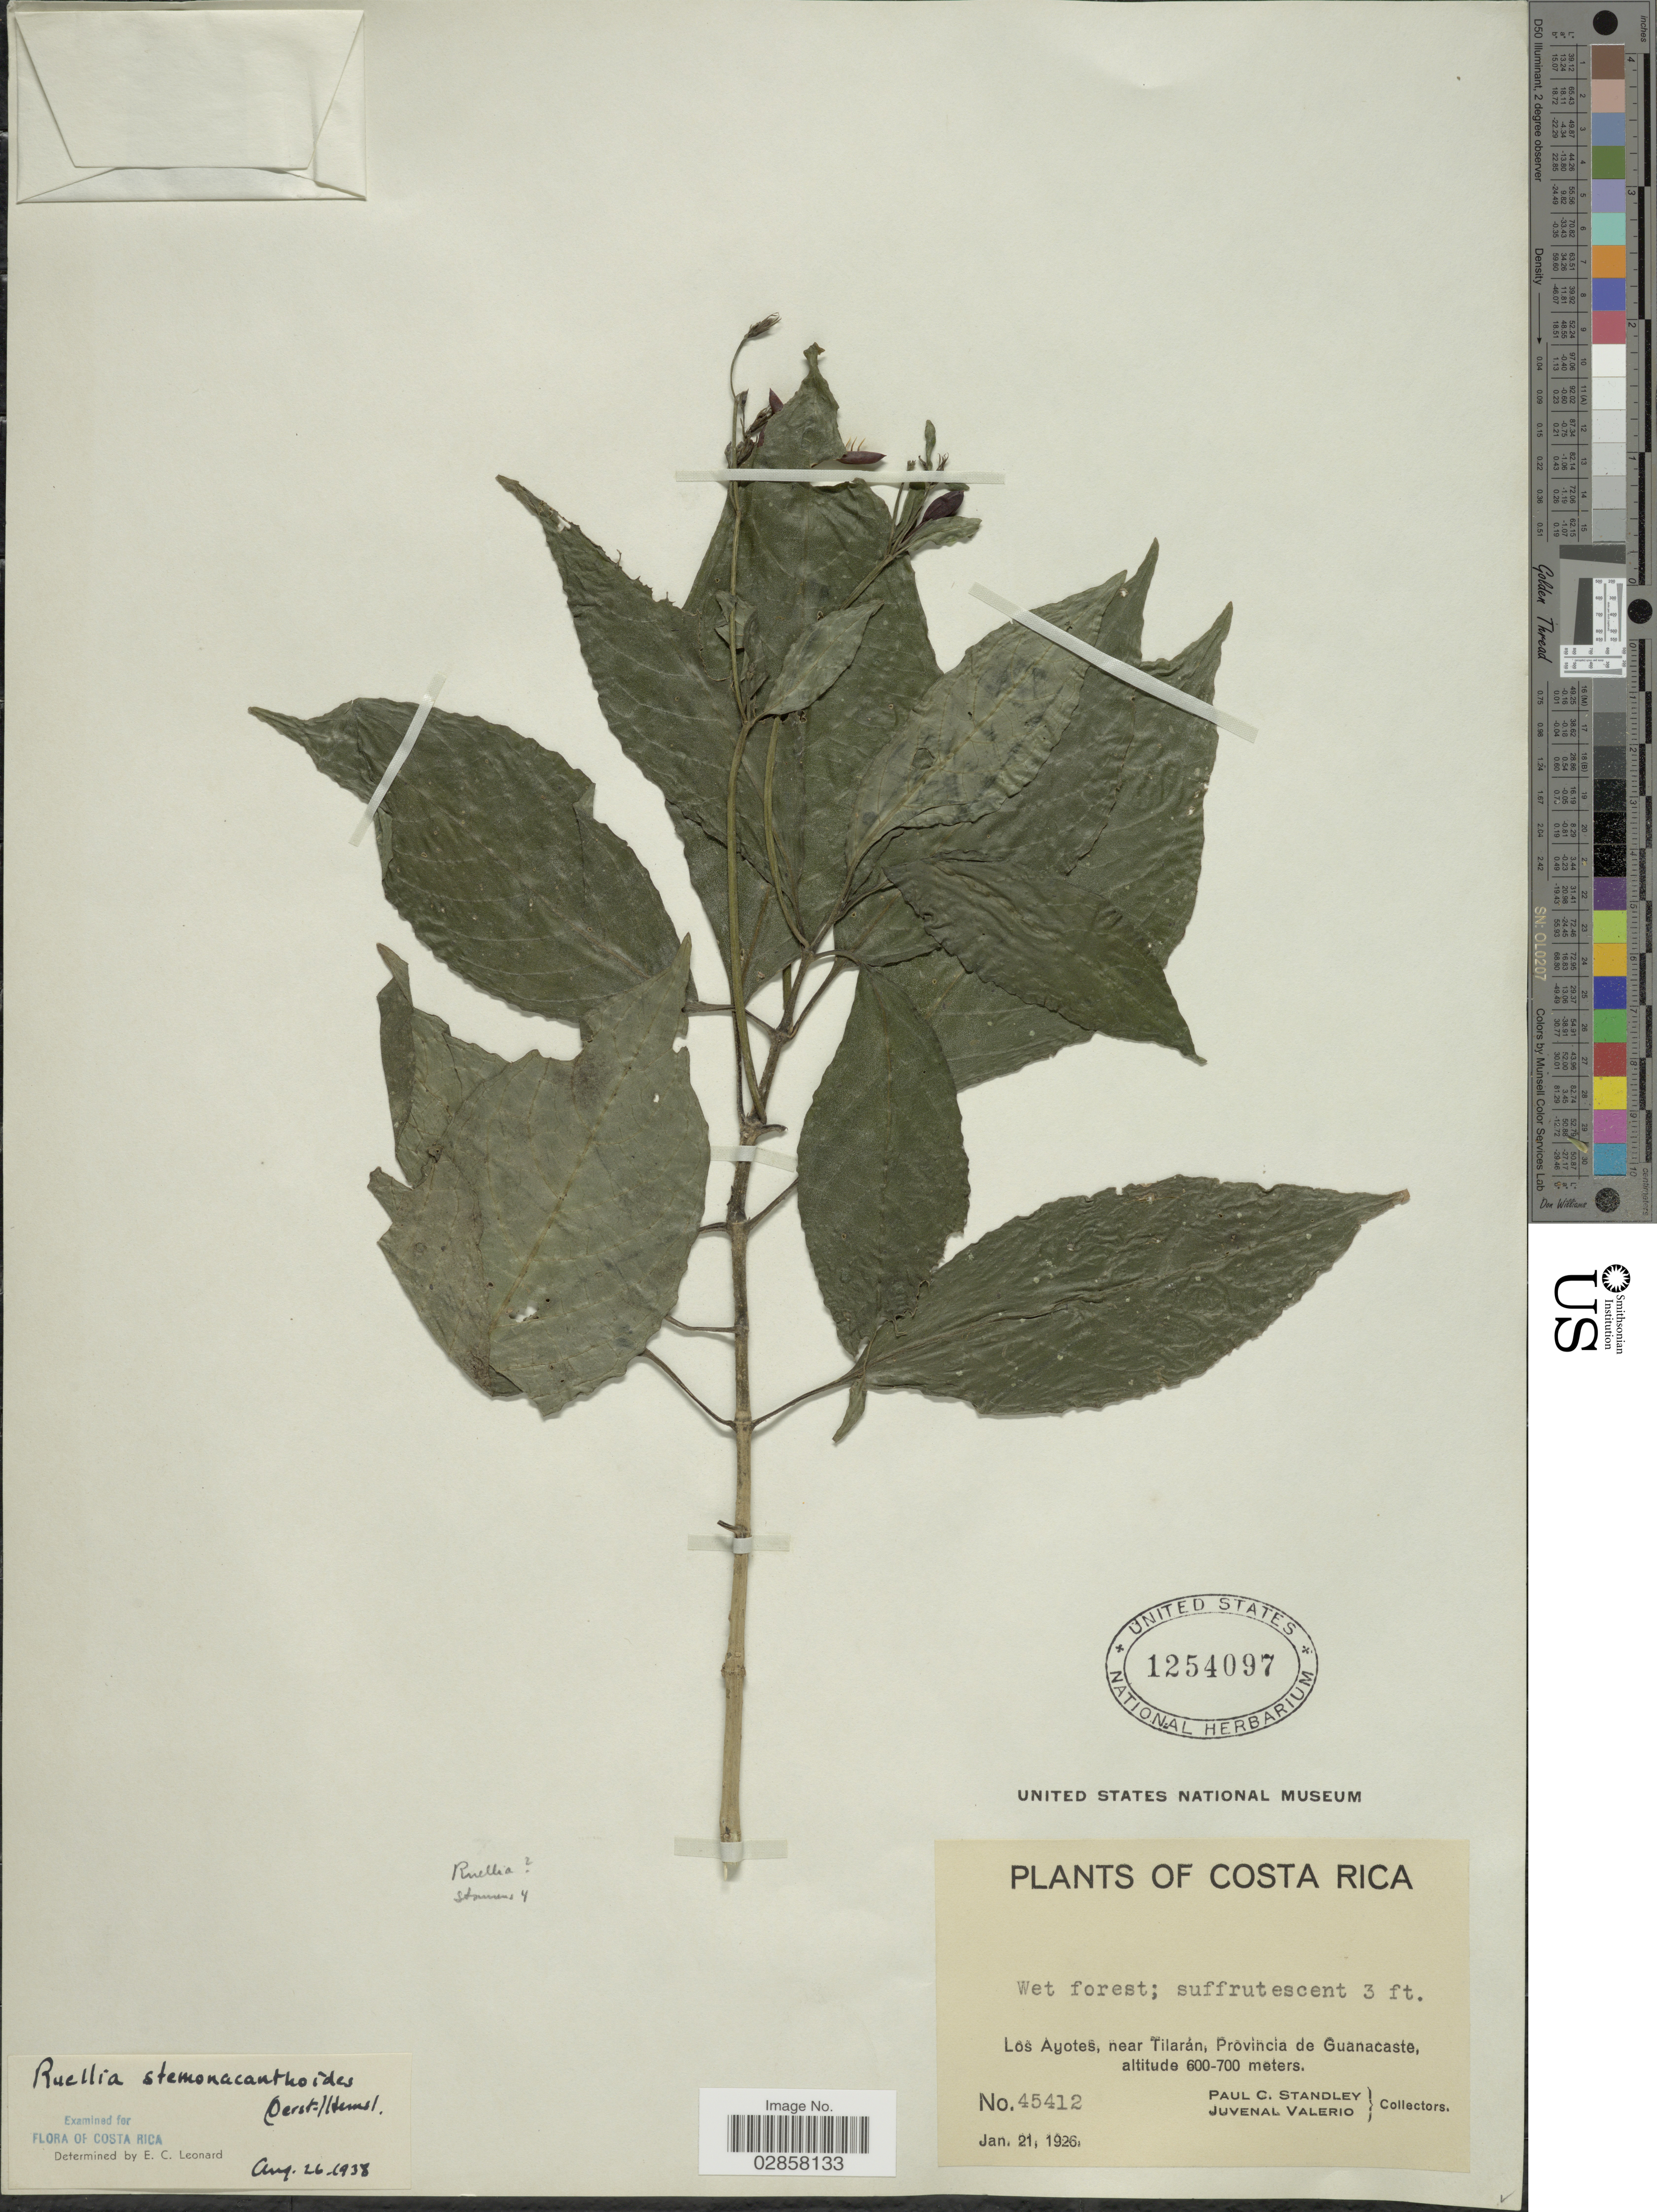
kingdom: Plantae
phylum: Tracheophyta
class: Magnoliopsida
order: Lamiales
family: Acanthaceae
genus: Ruellia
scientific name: Ruellia stemonacanthoides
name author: (Oerst.) Hemsl.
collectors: P. C. Standley & J. Valerio R.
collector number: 45412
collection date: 1926-01-21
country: Costa Rica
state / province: Guanacaste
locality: Los Ayotes, near Tilarán, Provincia de Guanacaste.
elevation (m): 600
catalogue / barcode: US 1254097